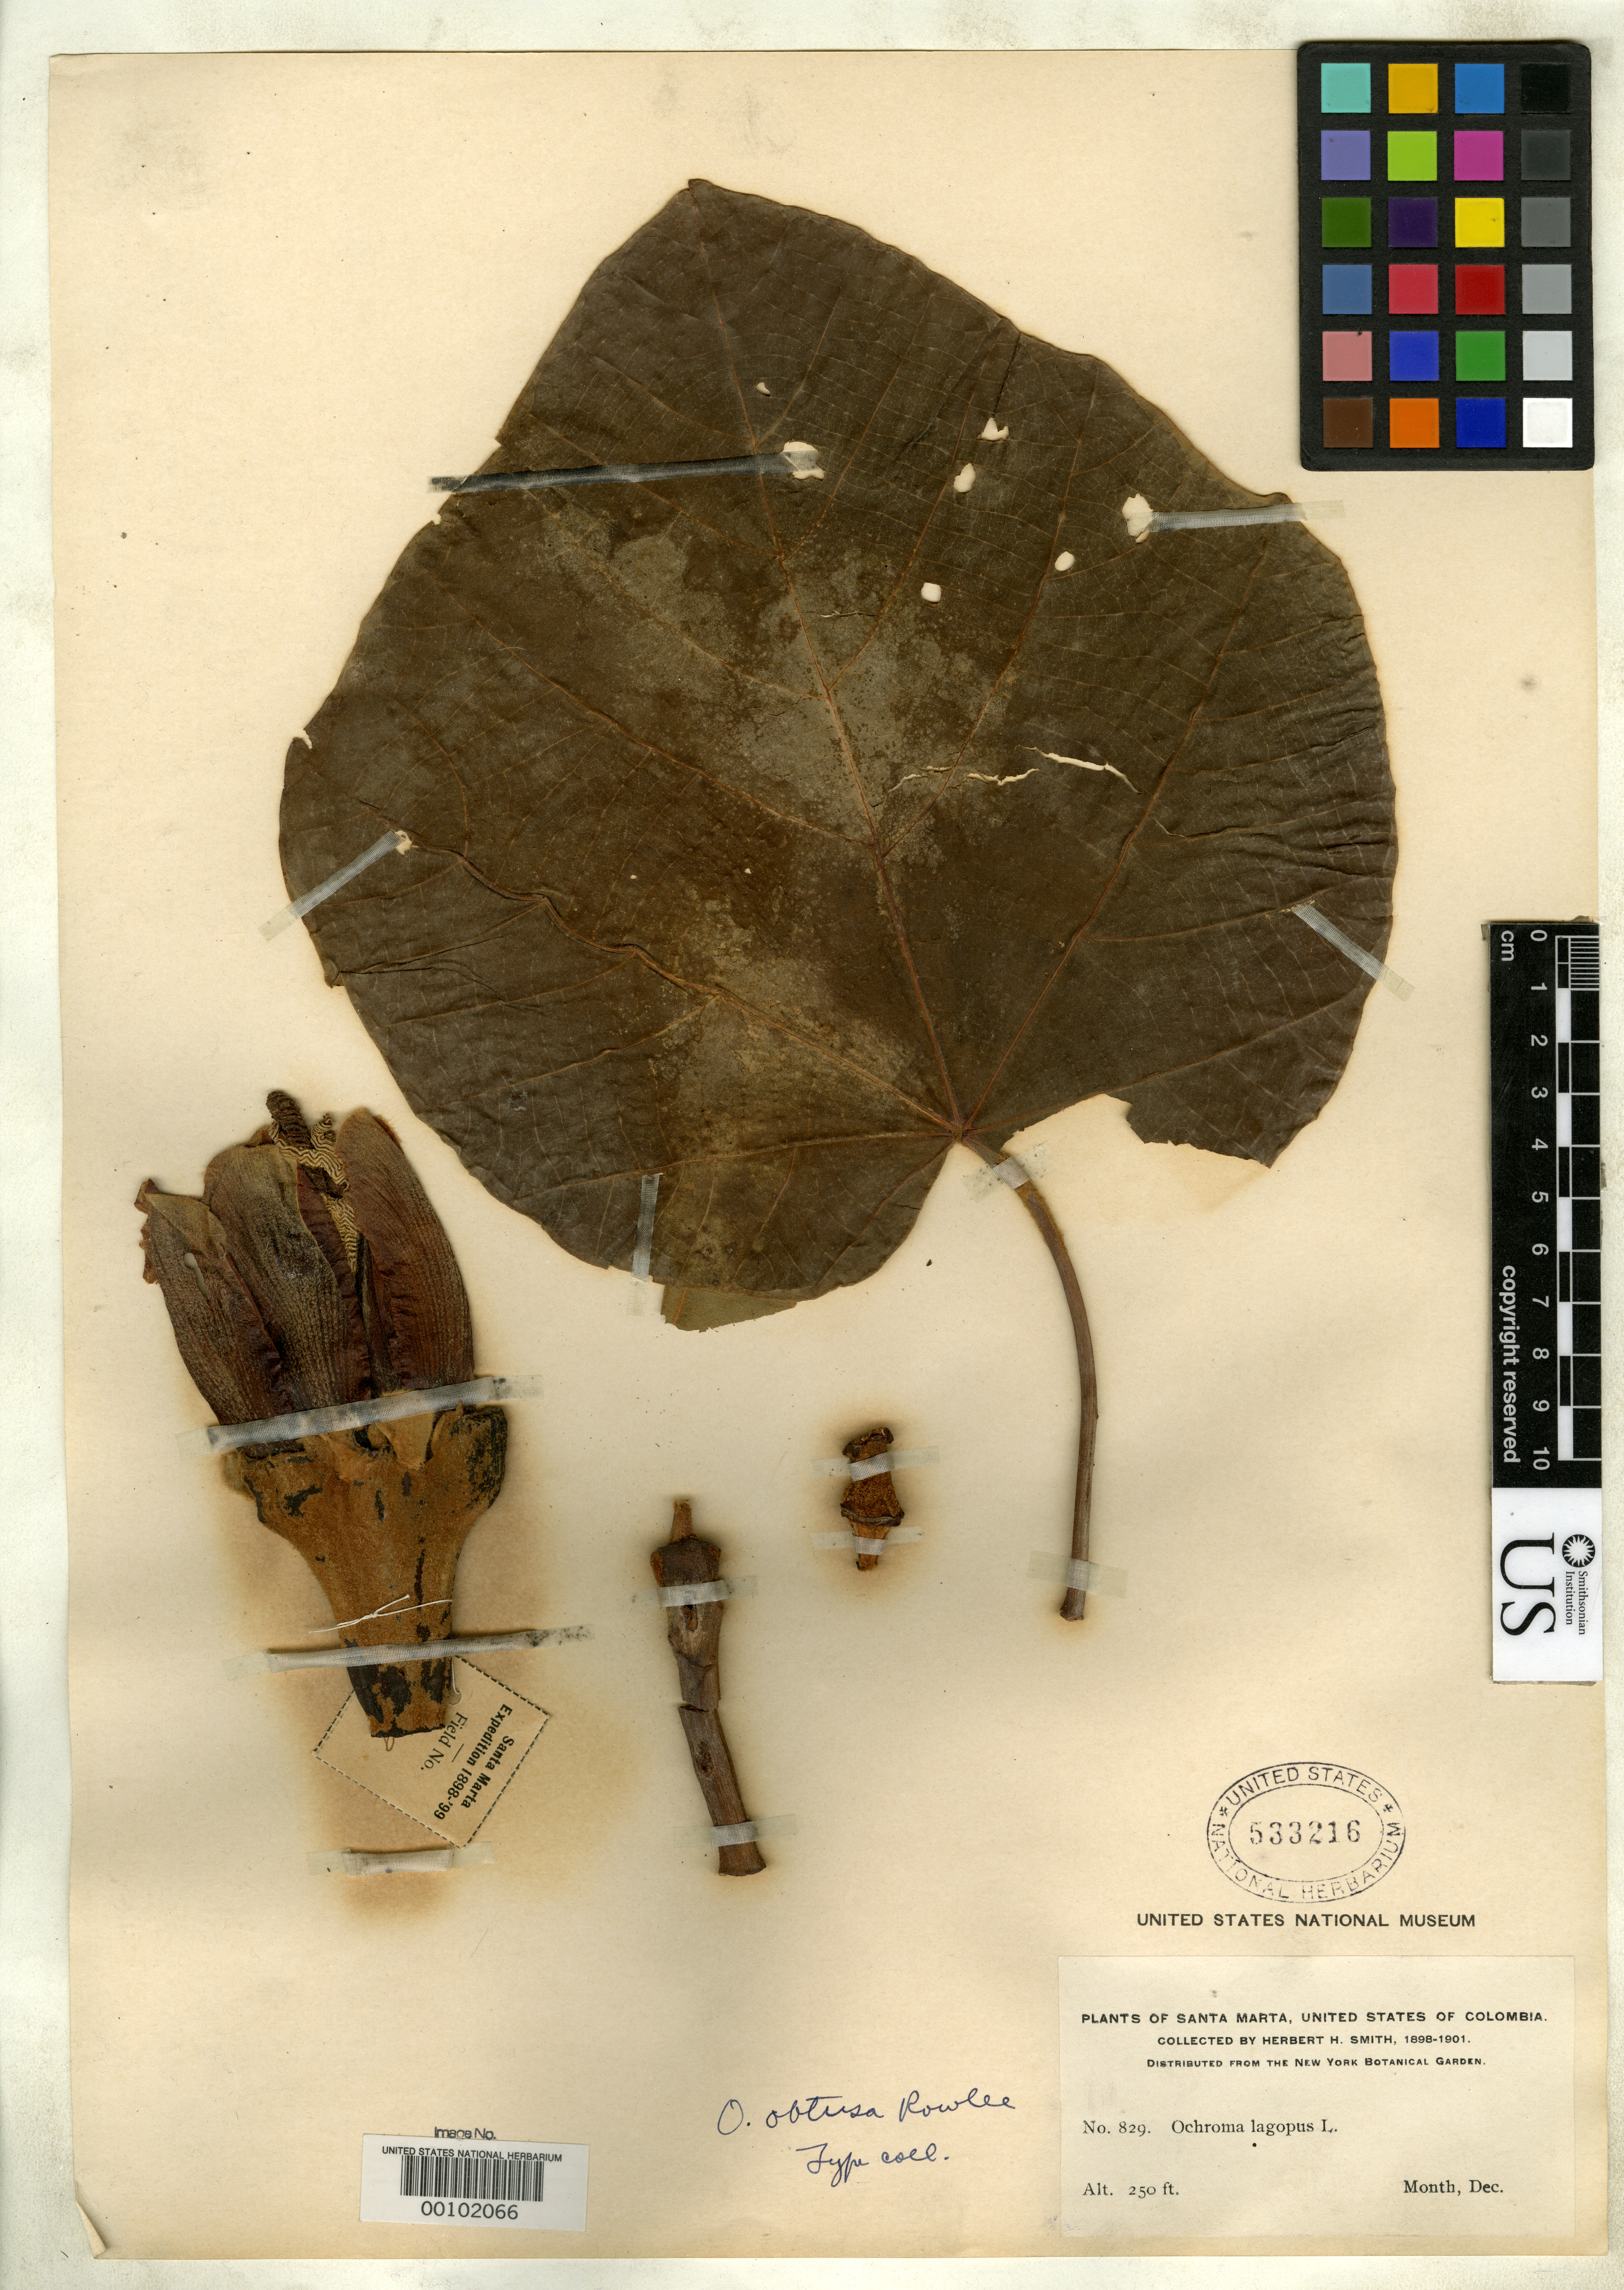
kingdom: Plantae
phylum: Tracheophyta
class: Magnoliopsida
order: Malvales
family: Malvaceae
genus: Ochroma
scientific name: Ochroma obtusa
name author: Rowlee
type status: Isotype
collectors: Herbert H. Smith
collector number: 829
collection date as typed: Dec 1898 to -- --- 1899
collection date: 1898-12/1899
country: Colombia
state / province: Magdalena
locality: Mamatoco, Santa Marta.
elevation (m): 76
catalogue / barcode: US 533216